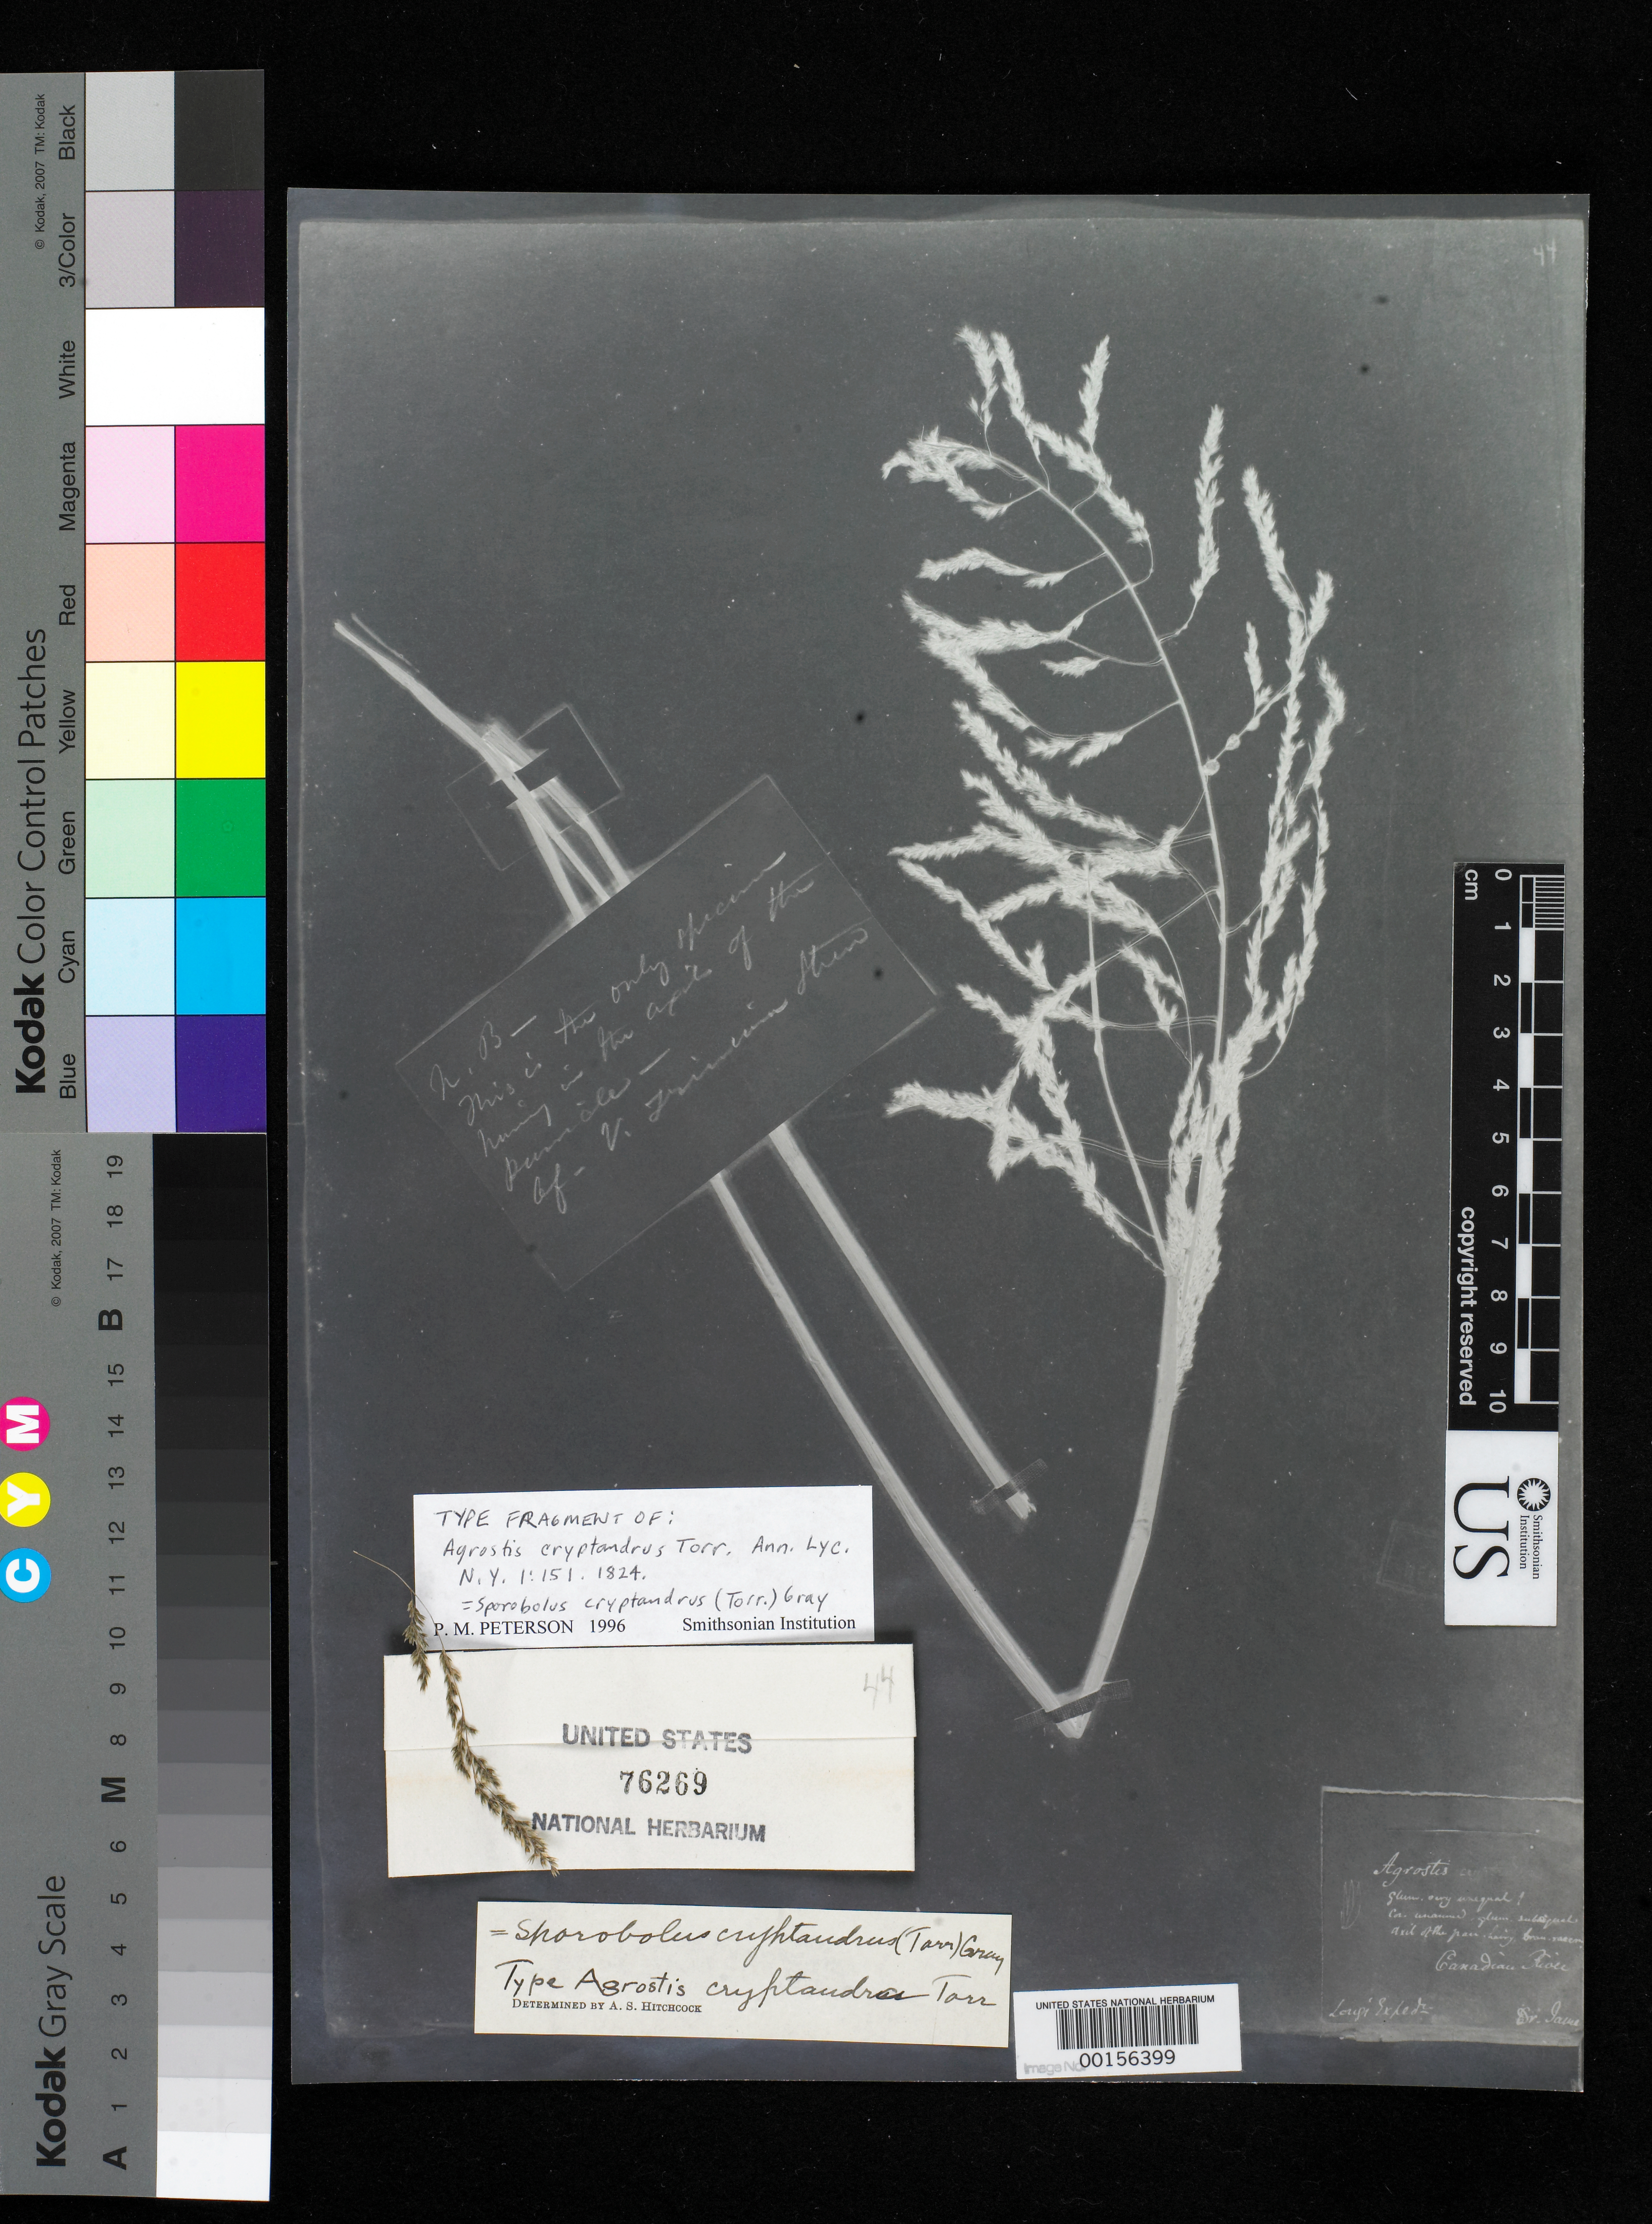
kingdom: Plantae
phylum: Tracheophyta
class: Liliopsida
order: Poales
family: Poaceae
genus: Agrostis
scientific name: Agrostis cryptandra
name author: Torr.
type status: Type Fragment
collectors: E. James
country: United States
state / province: Oklahoma / Texas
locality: Canadian River.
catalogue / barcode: US 76269